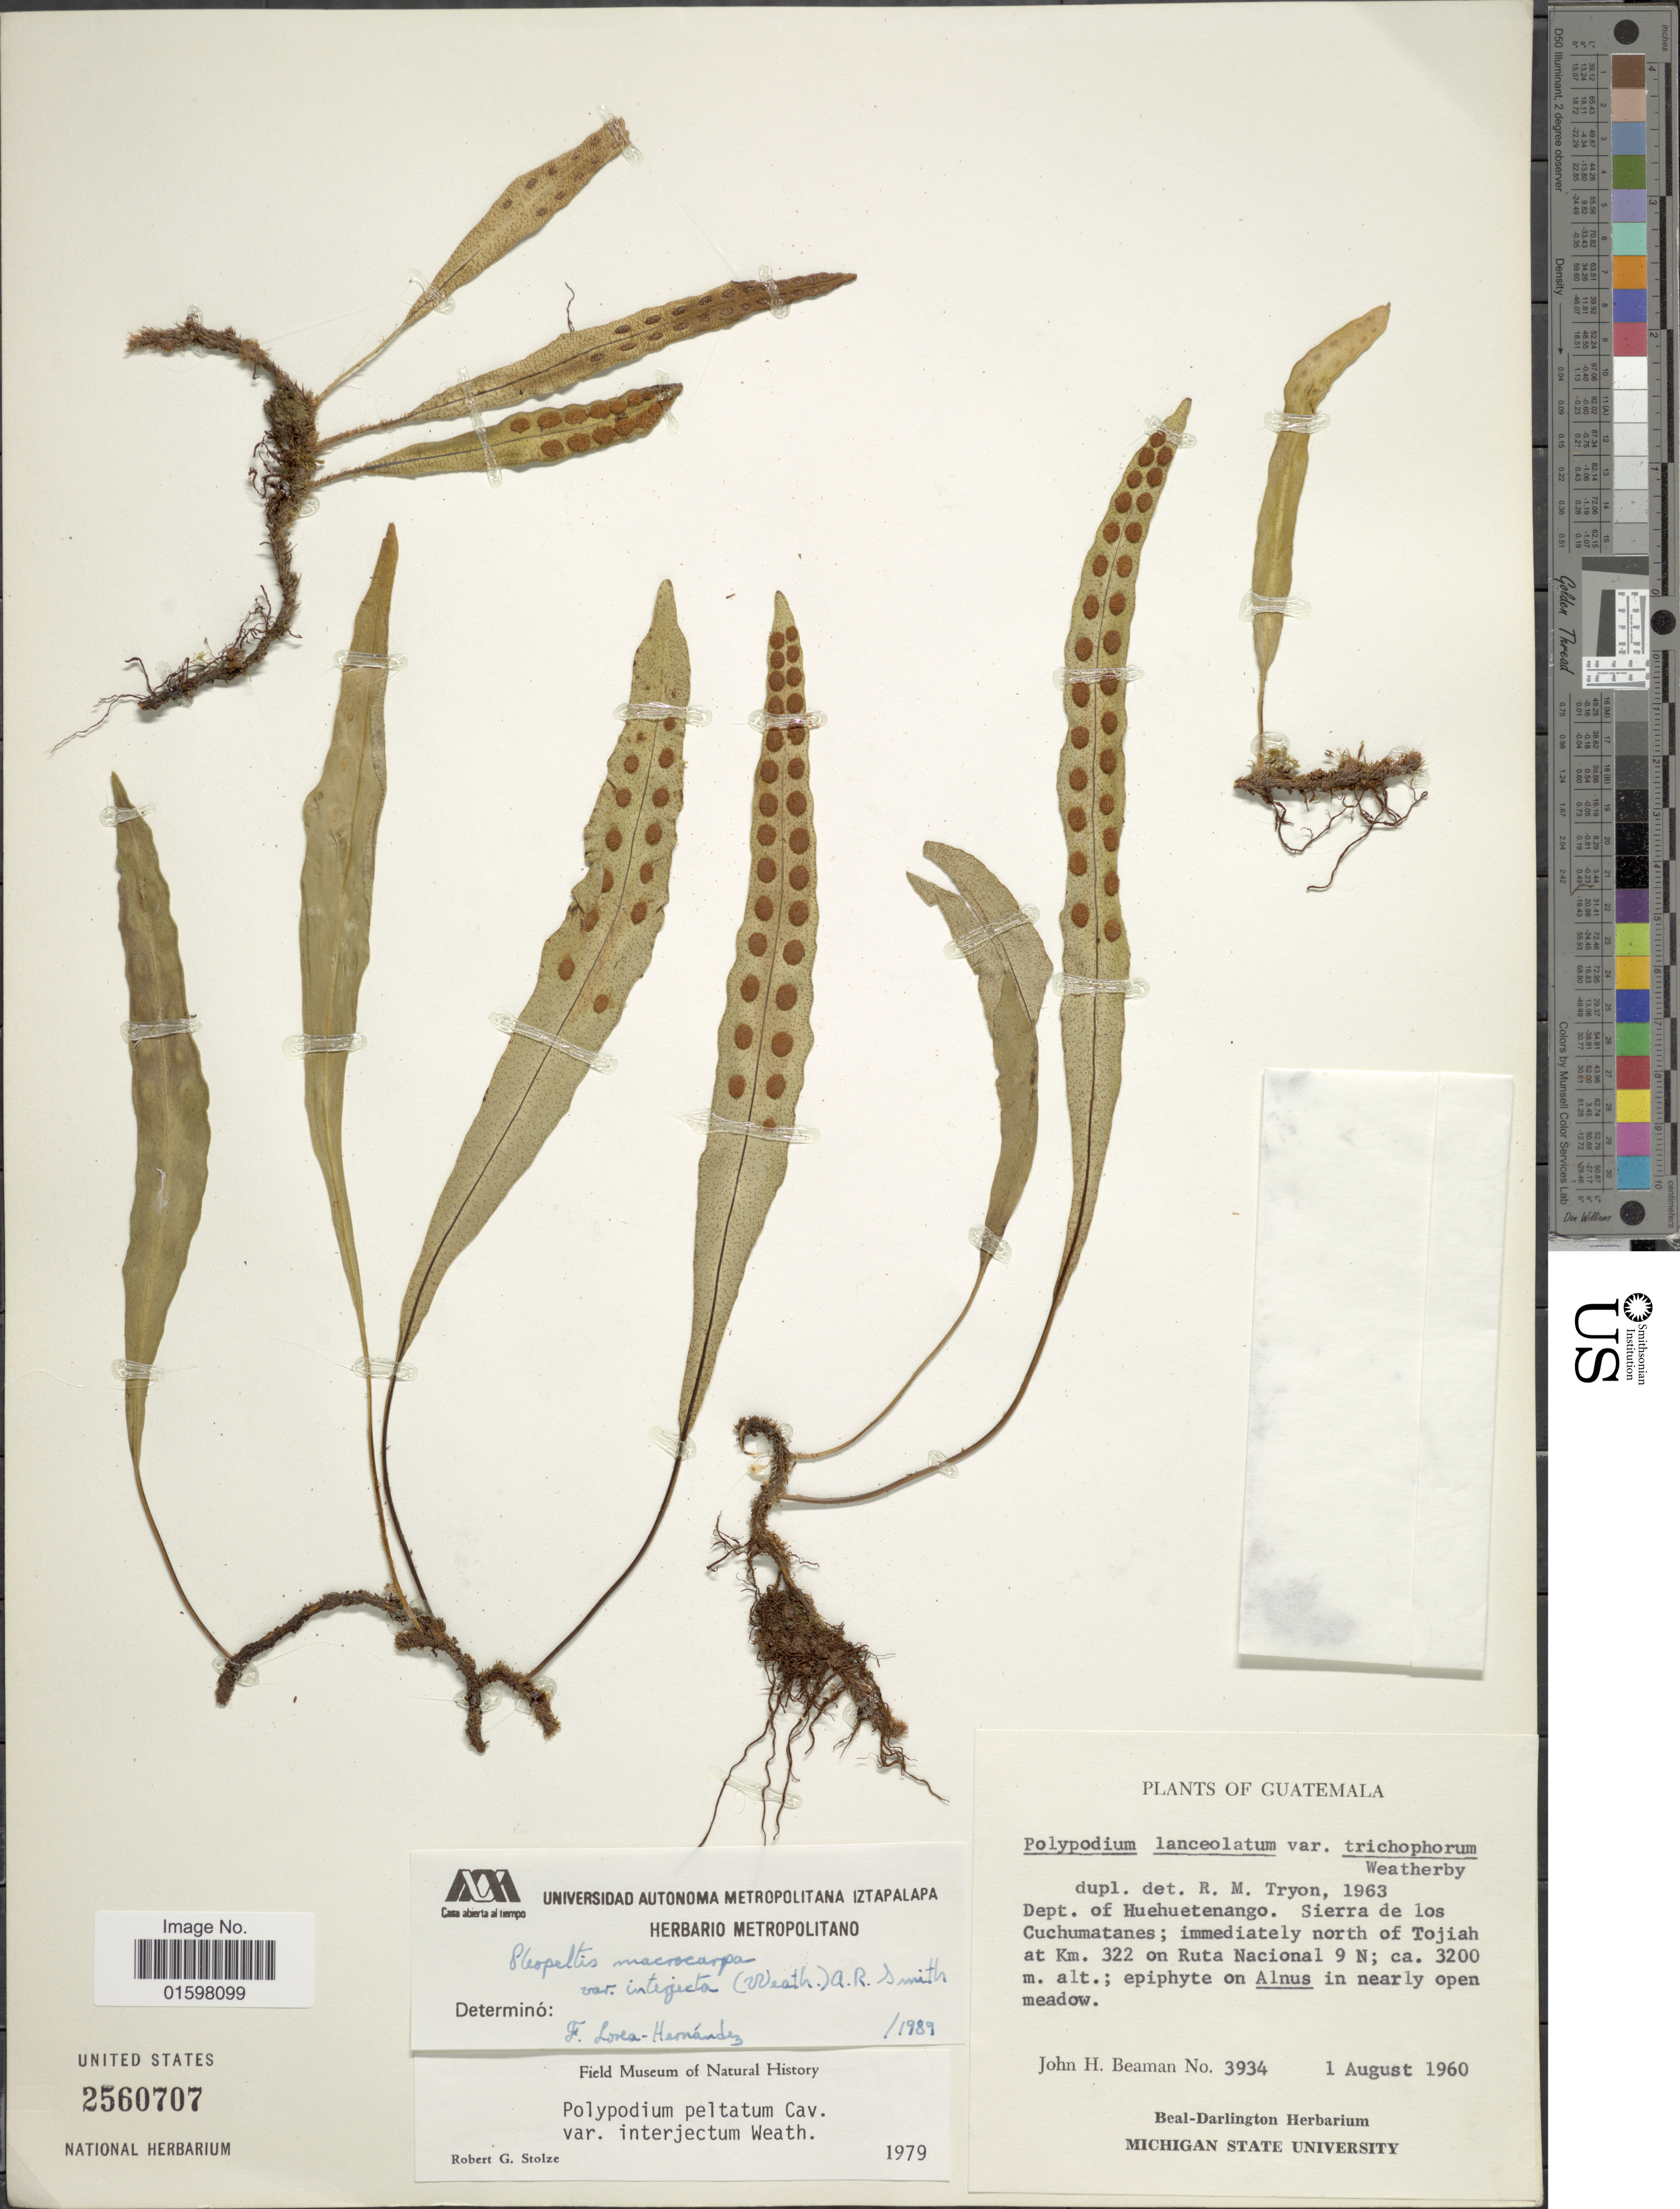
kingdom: Plantae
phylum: Tracheophyta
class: Polypodiopsida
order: Polypodiales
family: Polypodiaceae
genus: Pleopeltis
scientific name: Pleopeltis peltata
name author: Scort.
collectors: J. H. Beaman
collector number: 3934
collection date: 1960-08-01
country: Guatemala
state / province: Huehuetenango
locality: Dept. of Huehuetenango. Sierra de los Cuchumatanes; immediately north of Tojiah at Km. 322 on Ruta Nacional 9 N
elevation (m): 3200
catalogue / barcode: US 2560707